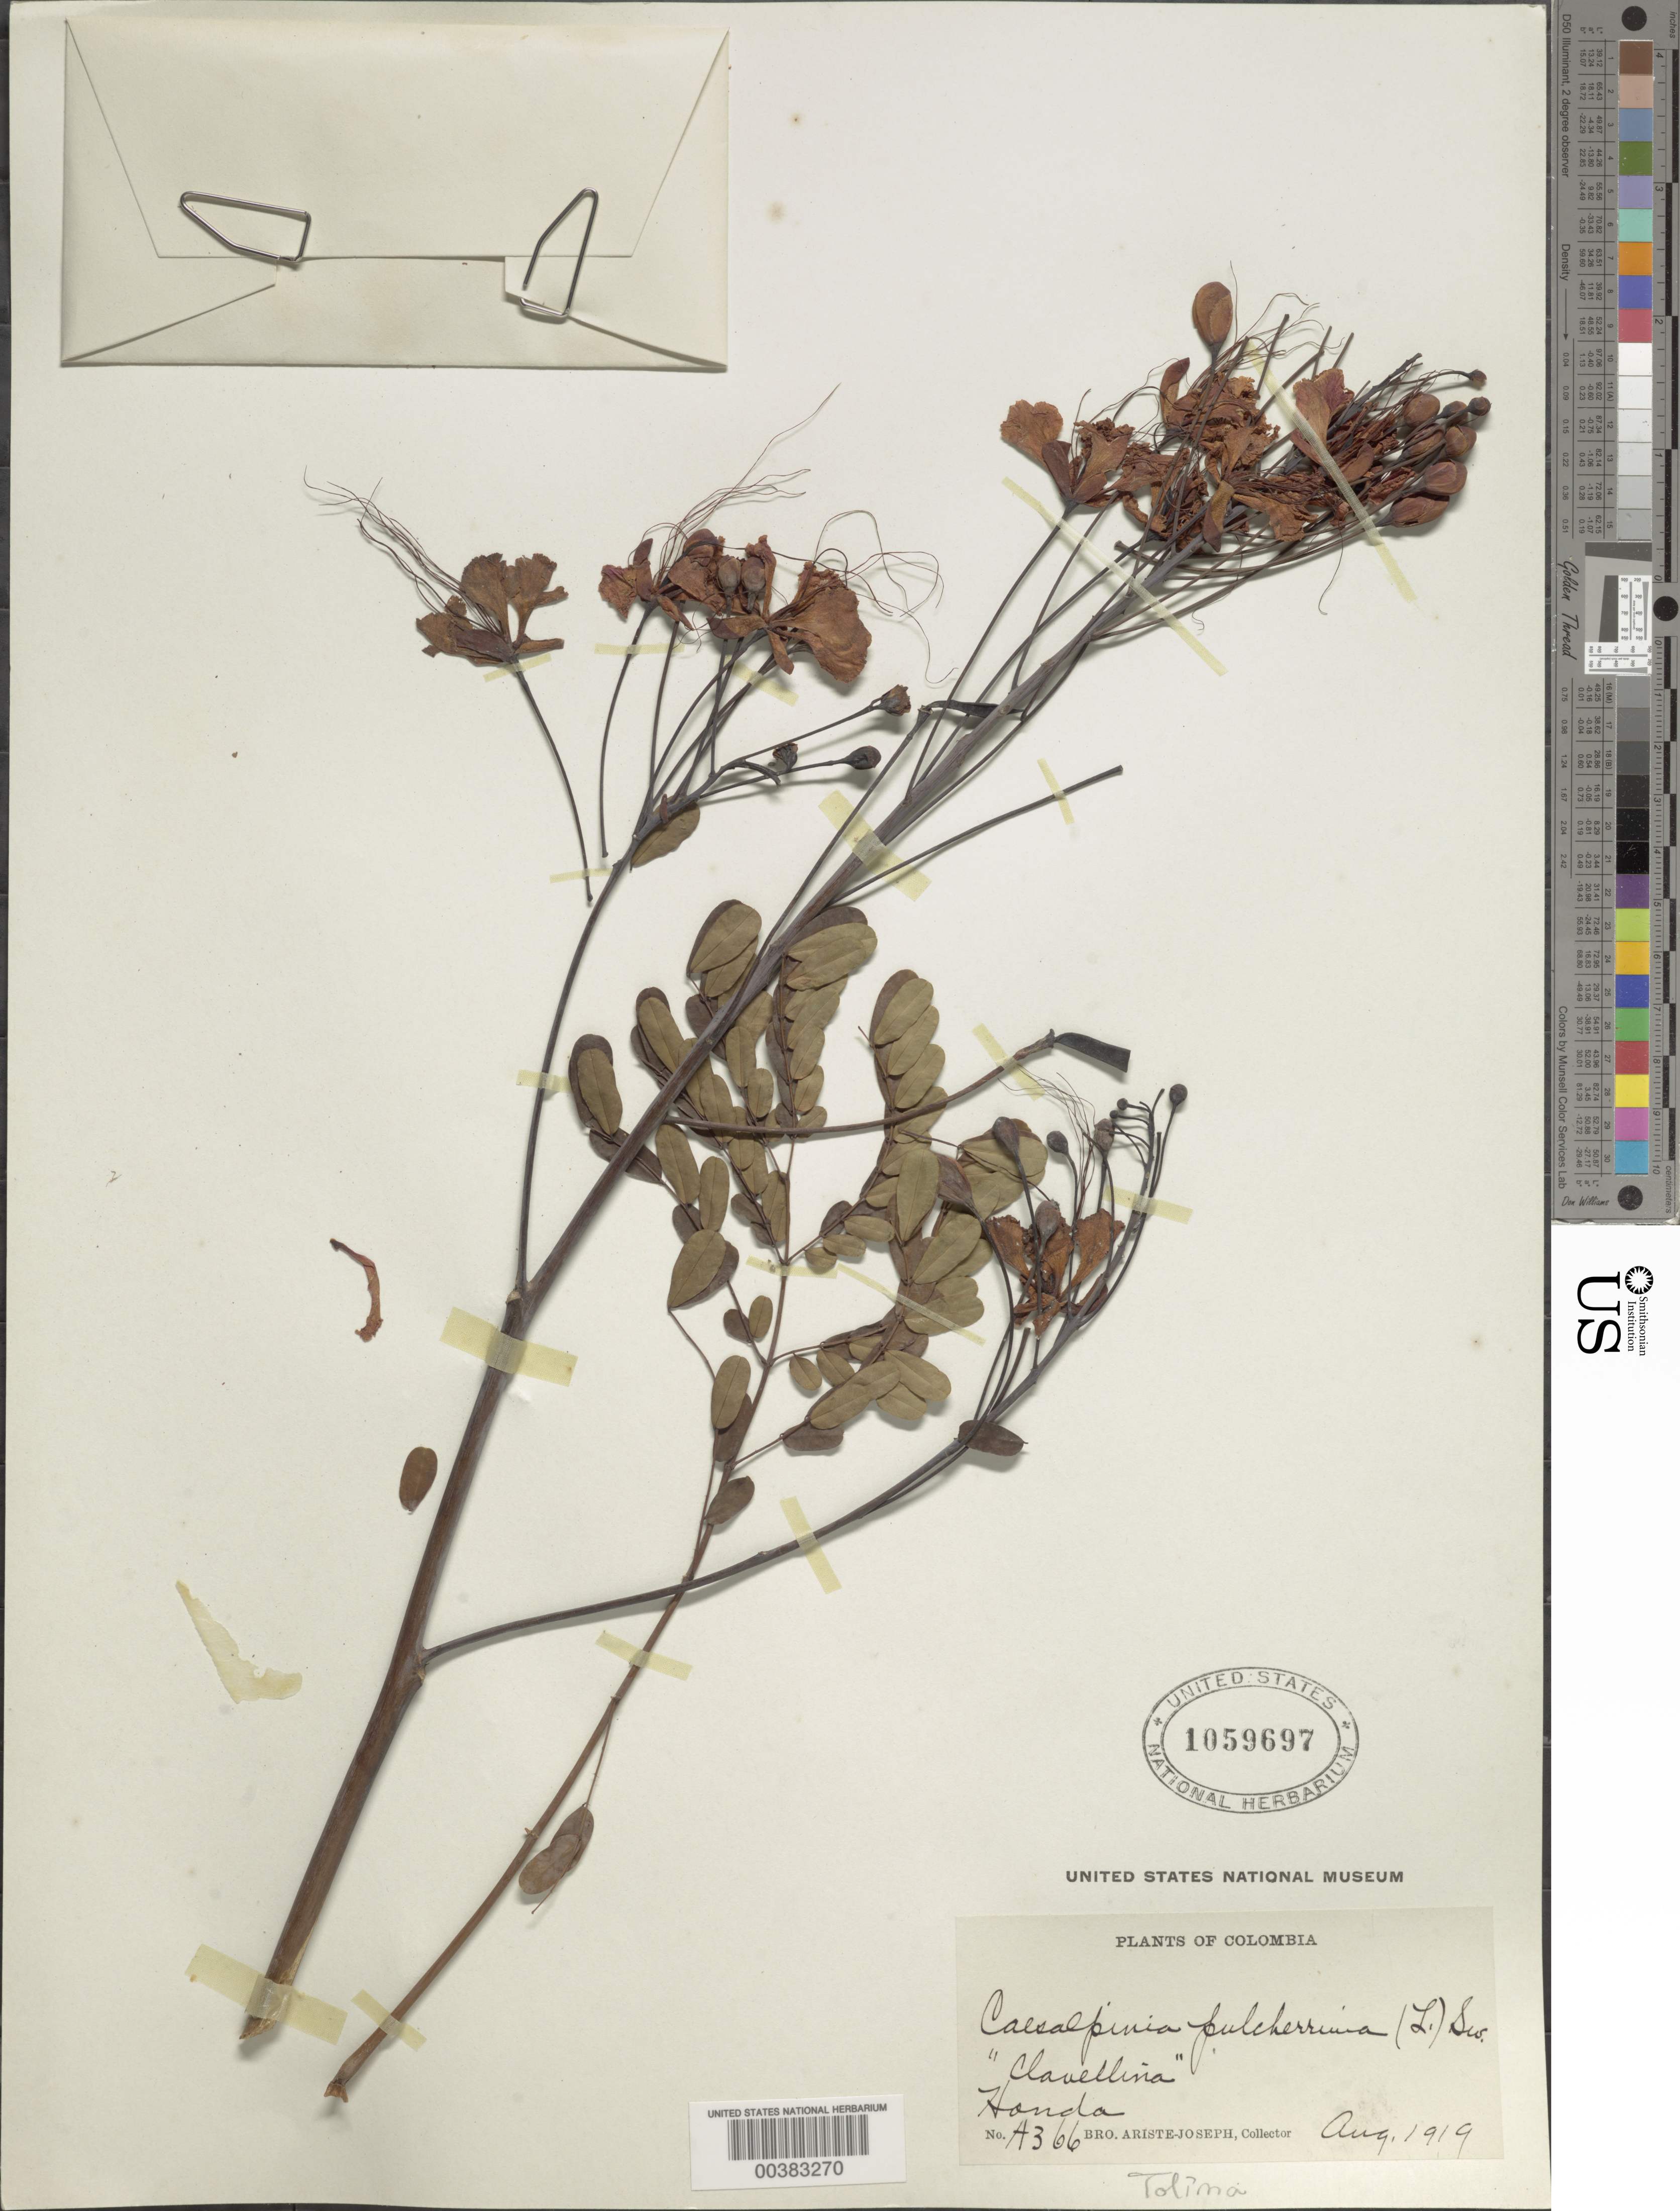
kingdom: Plantae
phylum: Tracheophyta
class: Magnoliopsida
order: Fabales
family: Fabaceae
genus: Caesalpinia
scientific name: Caesalpinia pulcherrima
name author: (L.) Sw.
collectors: Bro. Ariste-Joseph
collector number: A366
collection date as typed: Aug 1919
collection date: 1919-08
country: Colombia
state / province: Tolima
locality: Honda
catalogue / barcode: US 1059697